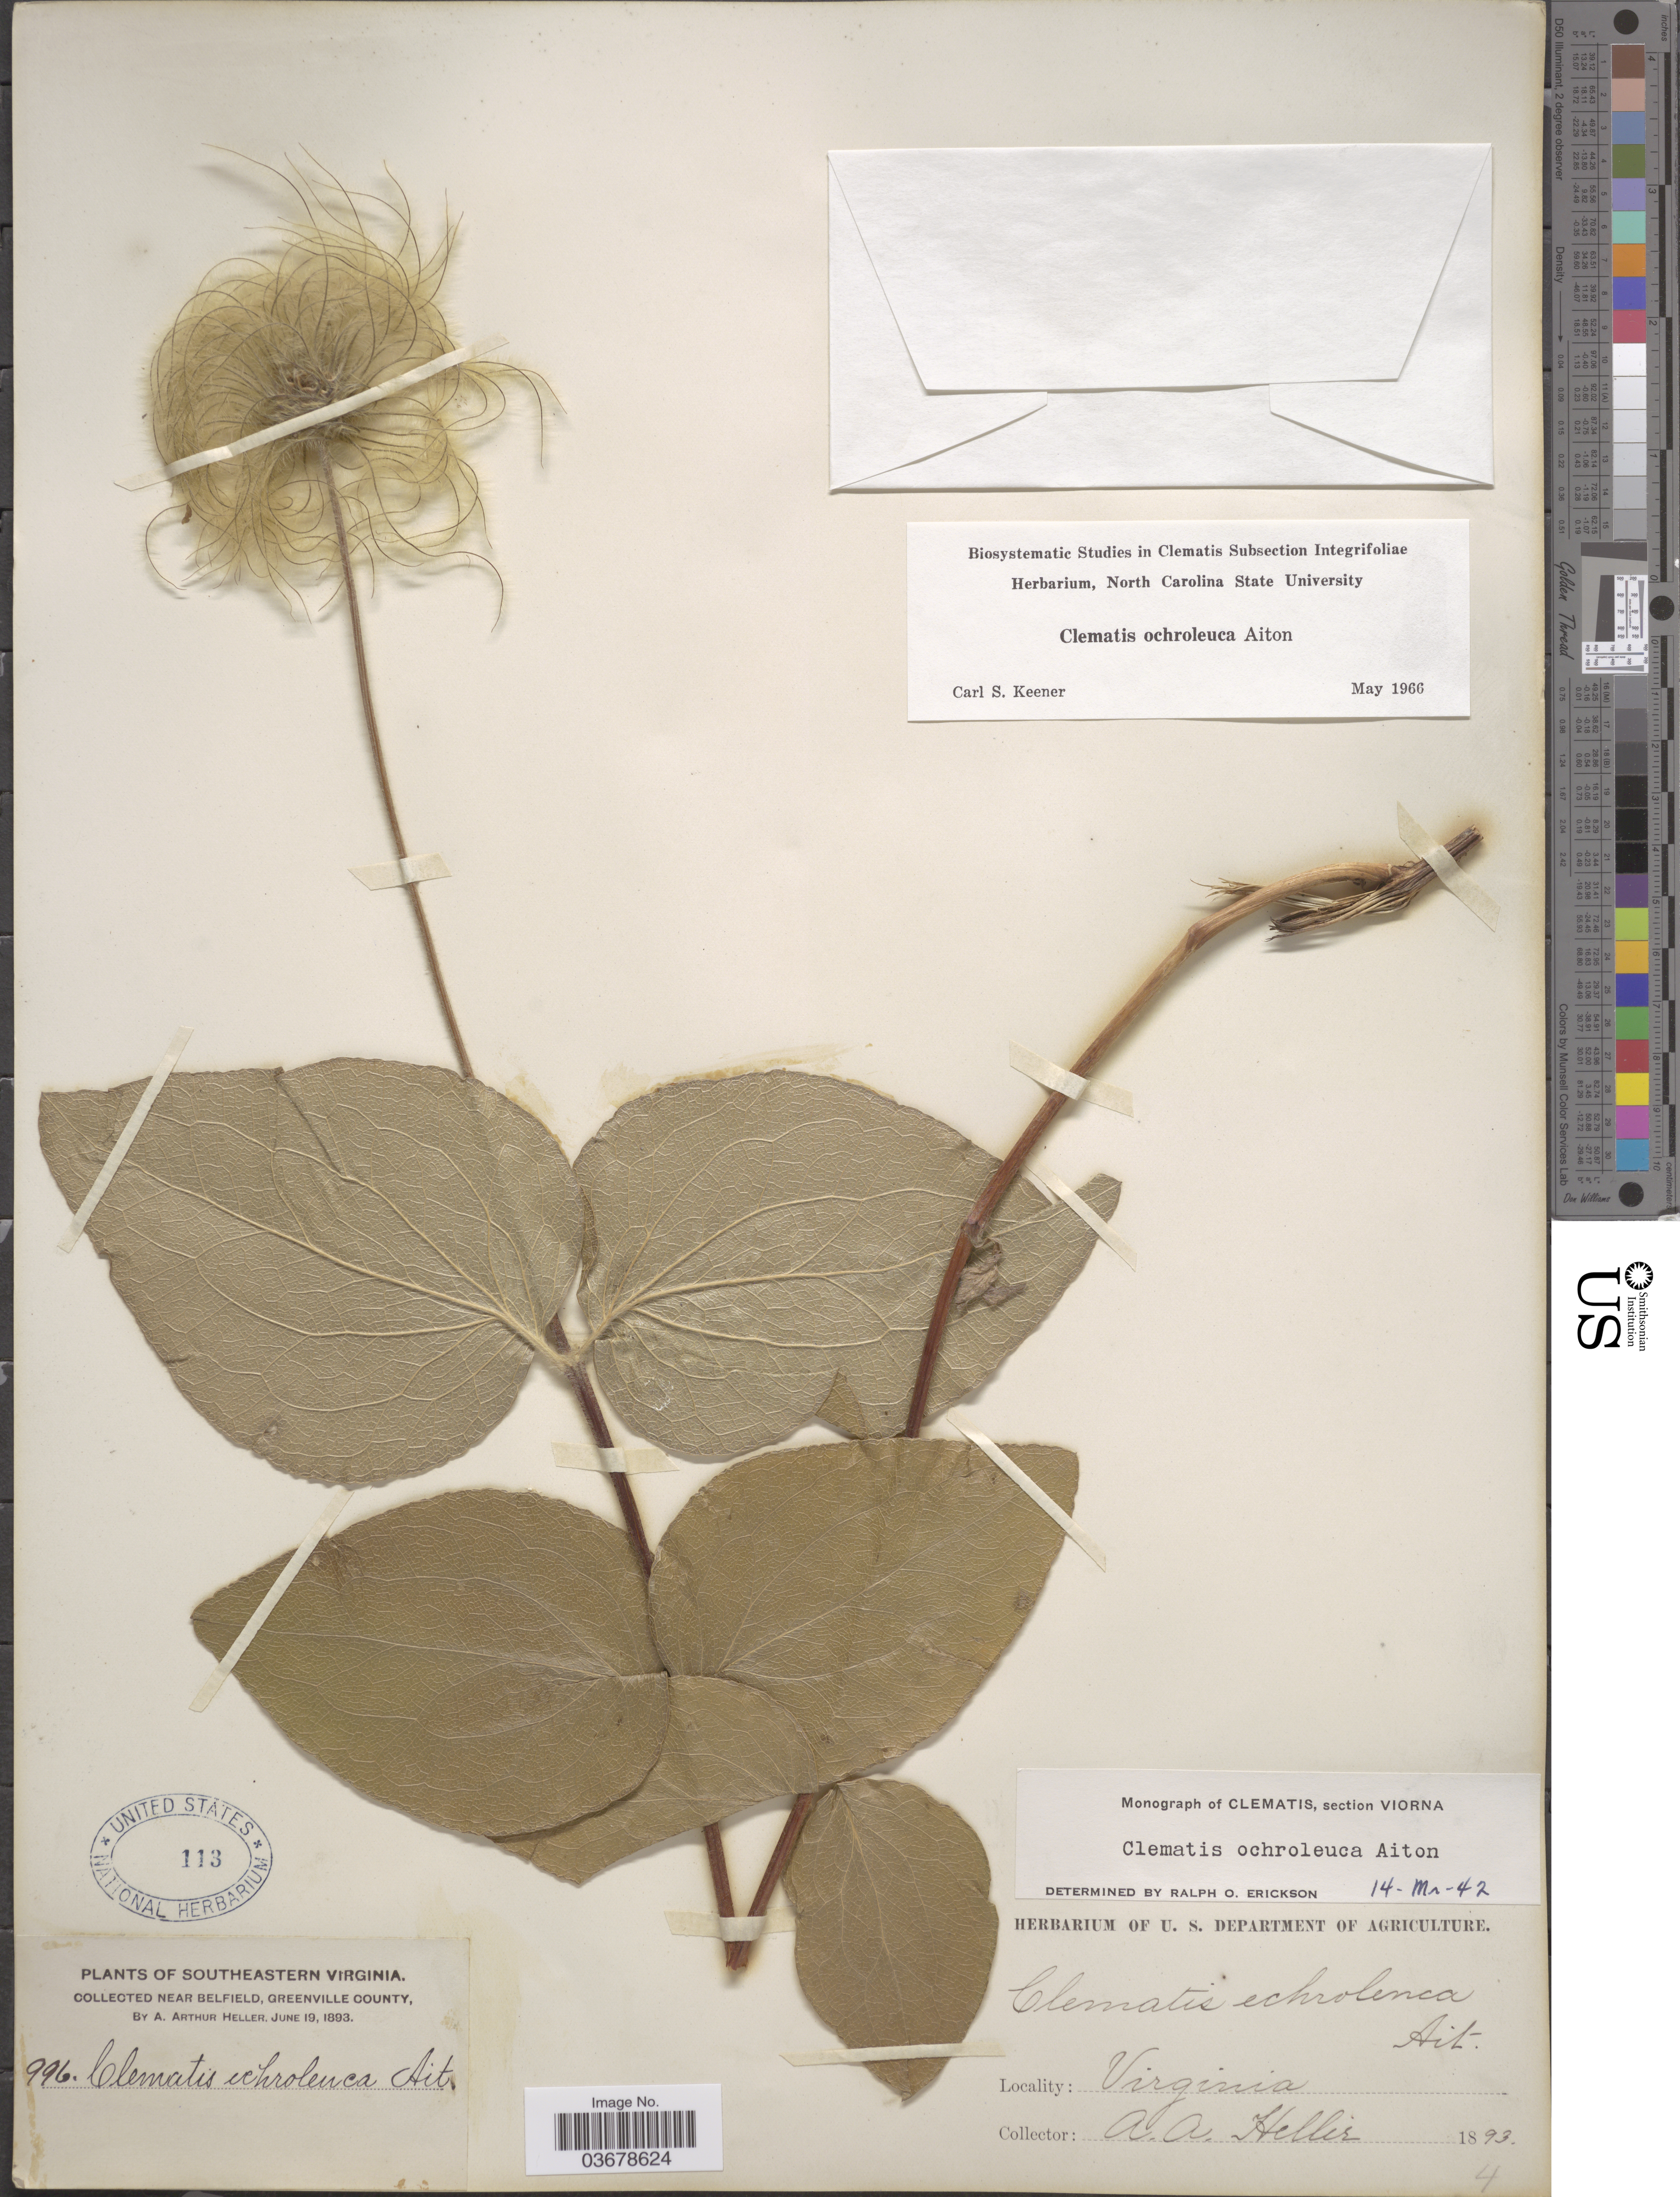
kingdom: Plantae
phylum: Tracheophyta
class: Magnoliopsida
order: Ranunculales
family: Ranunculaceae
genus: Clematis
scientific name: Clematis viorna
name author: L.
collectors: A. A. Heller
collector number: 996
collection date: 1893-06-19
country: United States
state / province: Virginia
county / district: Greensville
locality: Southeastern Virginia. Near Belfield, Greenville County.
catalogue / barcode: US 113